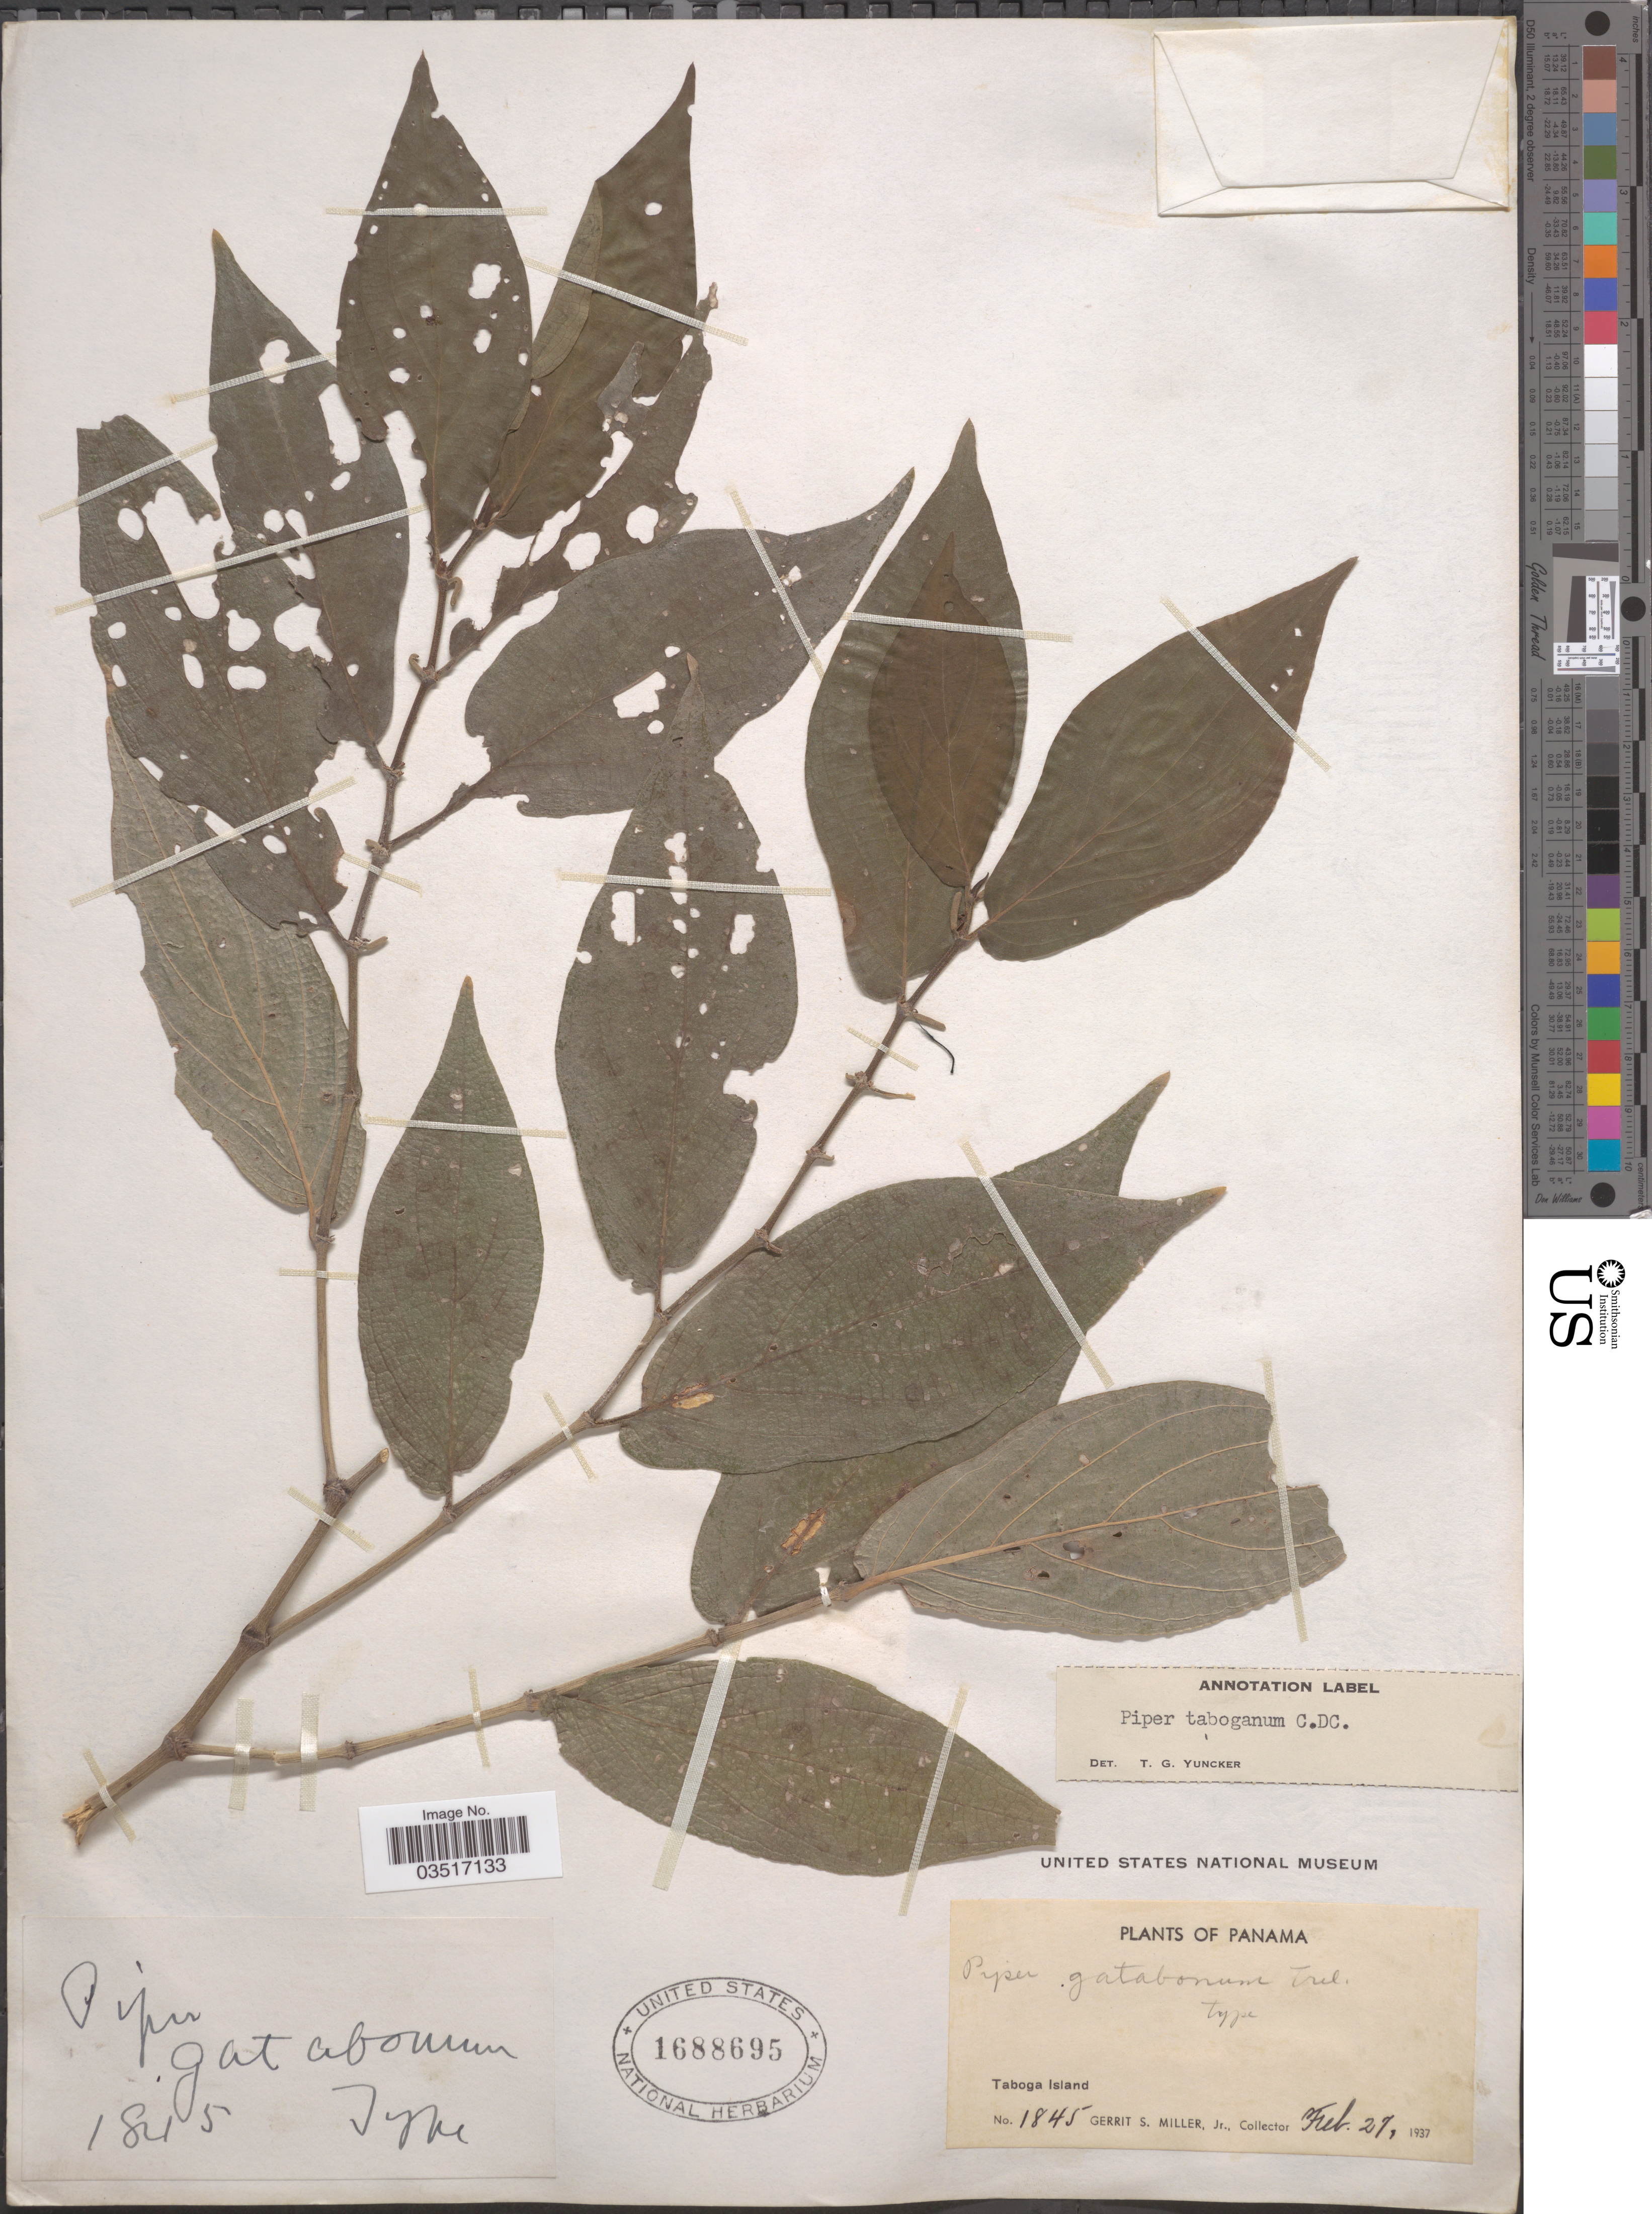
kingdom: Plantae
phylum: Tracheophyta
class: Magnoliopsida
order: Piperales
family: Piperaceae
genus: Piper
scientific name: Piper taboganum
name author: C. DC.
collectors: G. S. Miller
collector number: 1845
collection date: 1937-02-27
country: Panama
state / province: Panamá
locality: Taboga Island.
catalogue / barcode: US 1688695